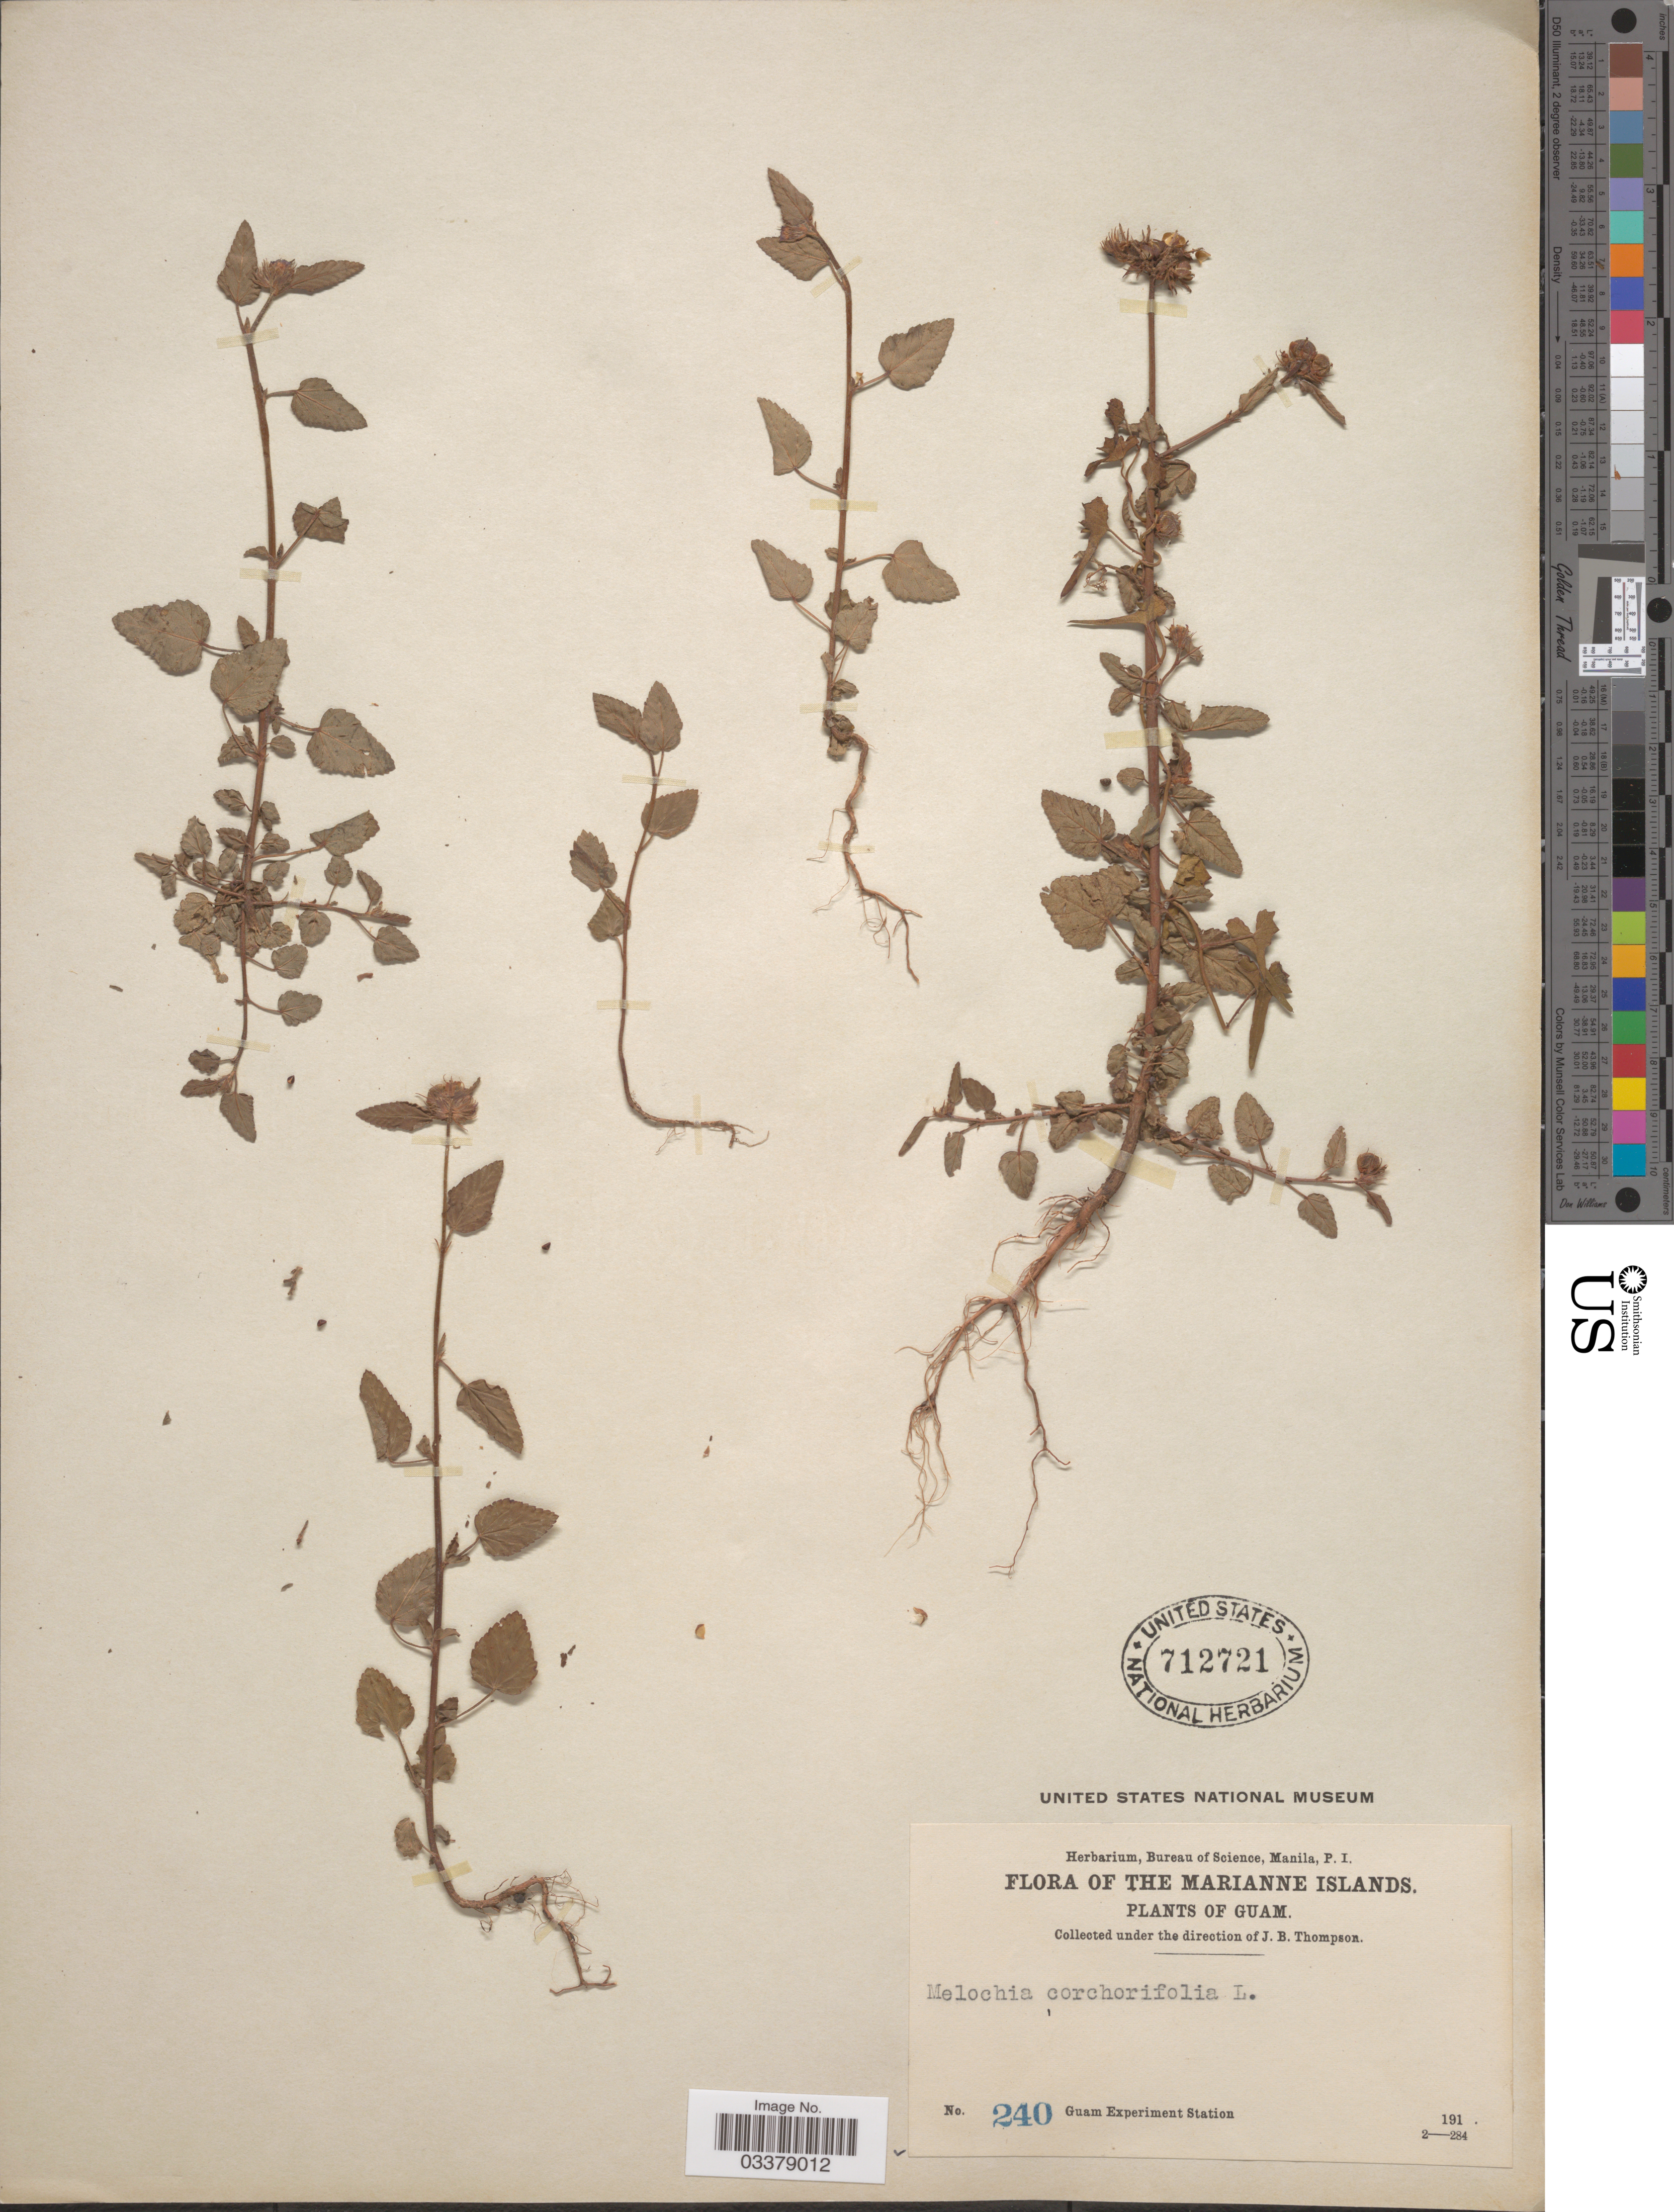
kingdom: Plantae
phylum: Tracheophyta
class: Magnoliopsida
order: Malvales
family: Malvaceae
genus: Melochia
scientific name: Melochia corchorifolia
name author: L.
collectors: Guam Exp. Sta.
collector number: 240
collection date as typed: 191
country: Guam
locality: The Marianne Islands.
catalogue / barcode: US 712721